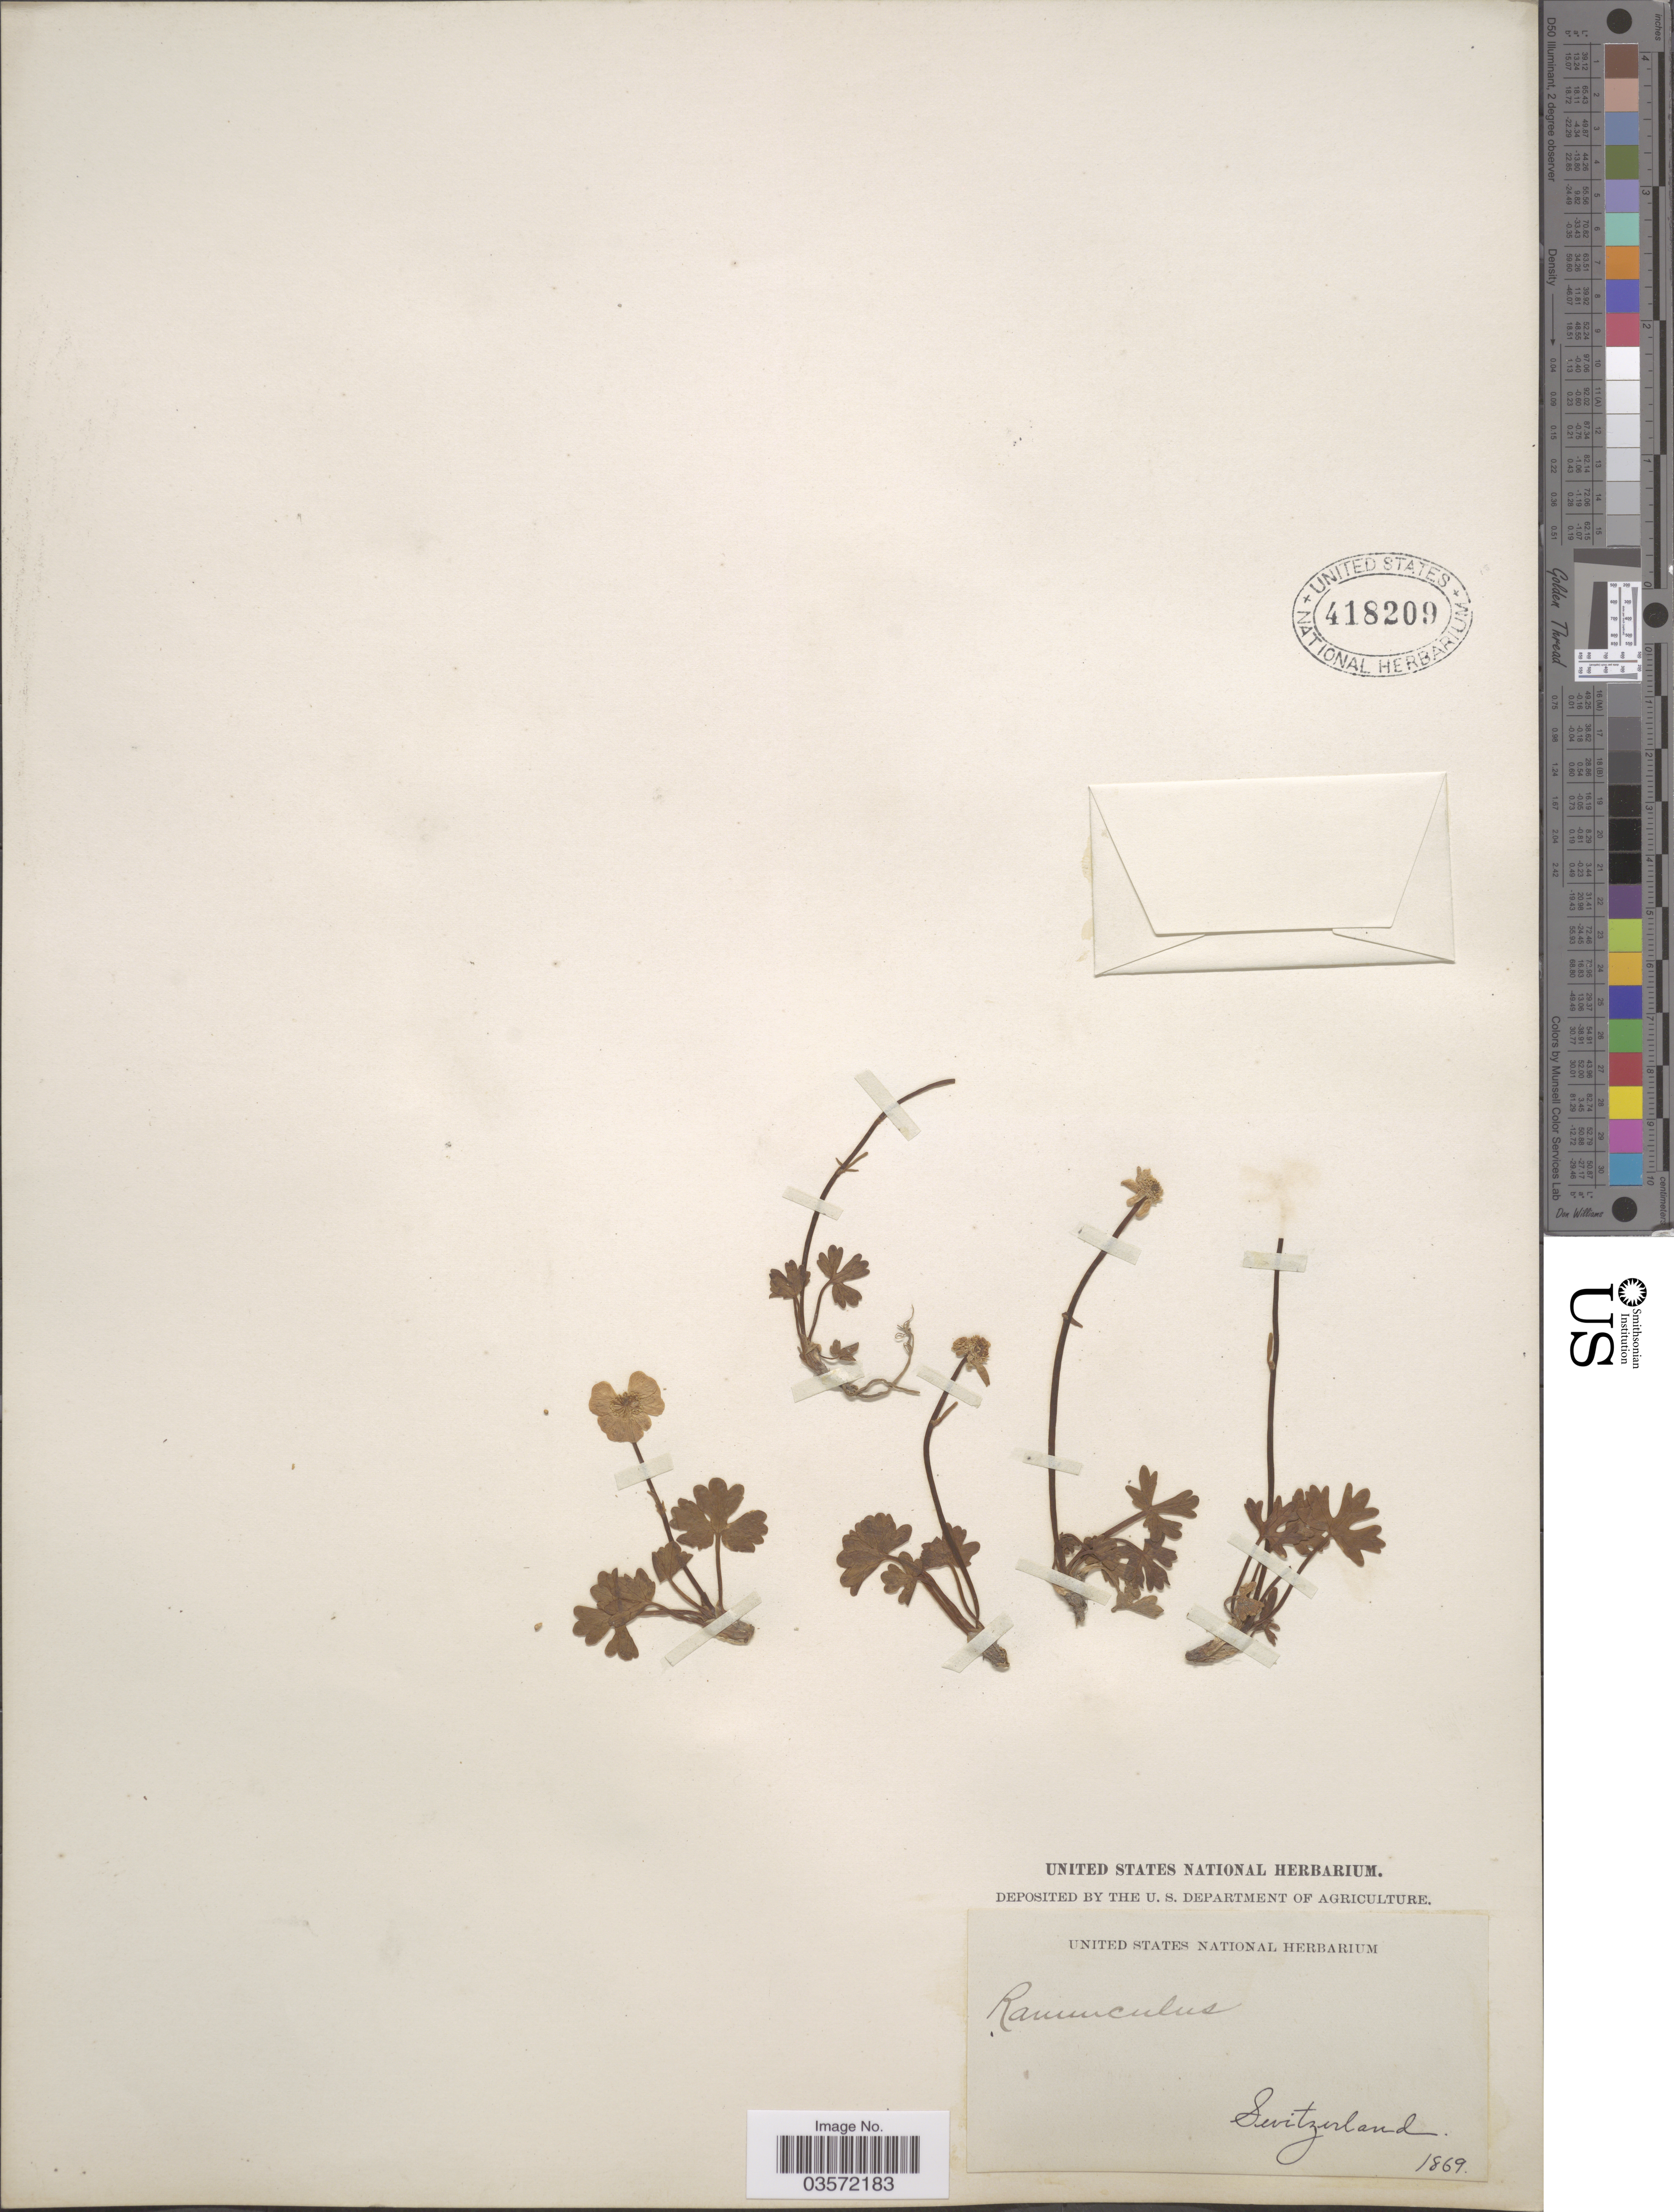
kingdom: Plantae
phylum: Tracheophyta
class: Magnoliopsida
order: Ranunculales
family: Ranunculaceae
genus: Ranunculus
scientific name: Ranunculus sp.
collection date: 1869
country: Switzerland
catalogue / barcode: US 418209